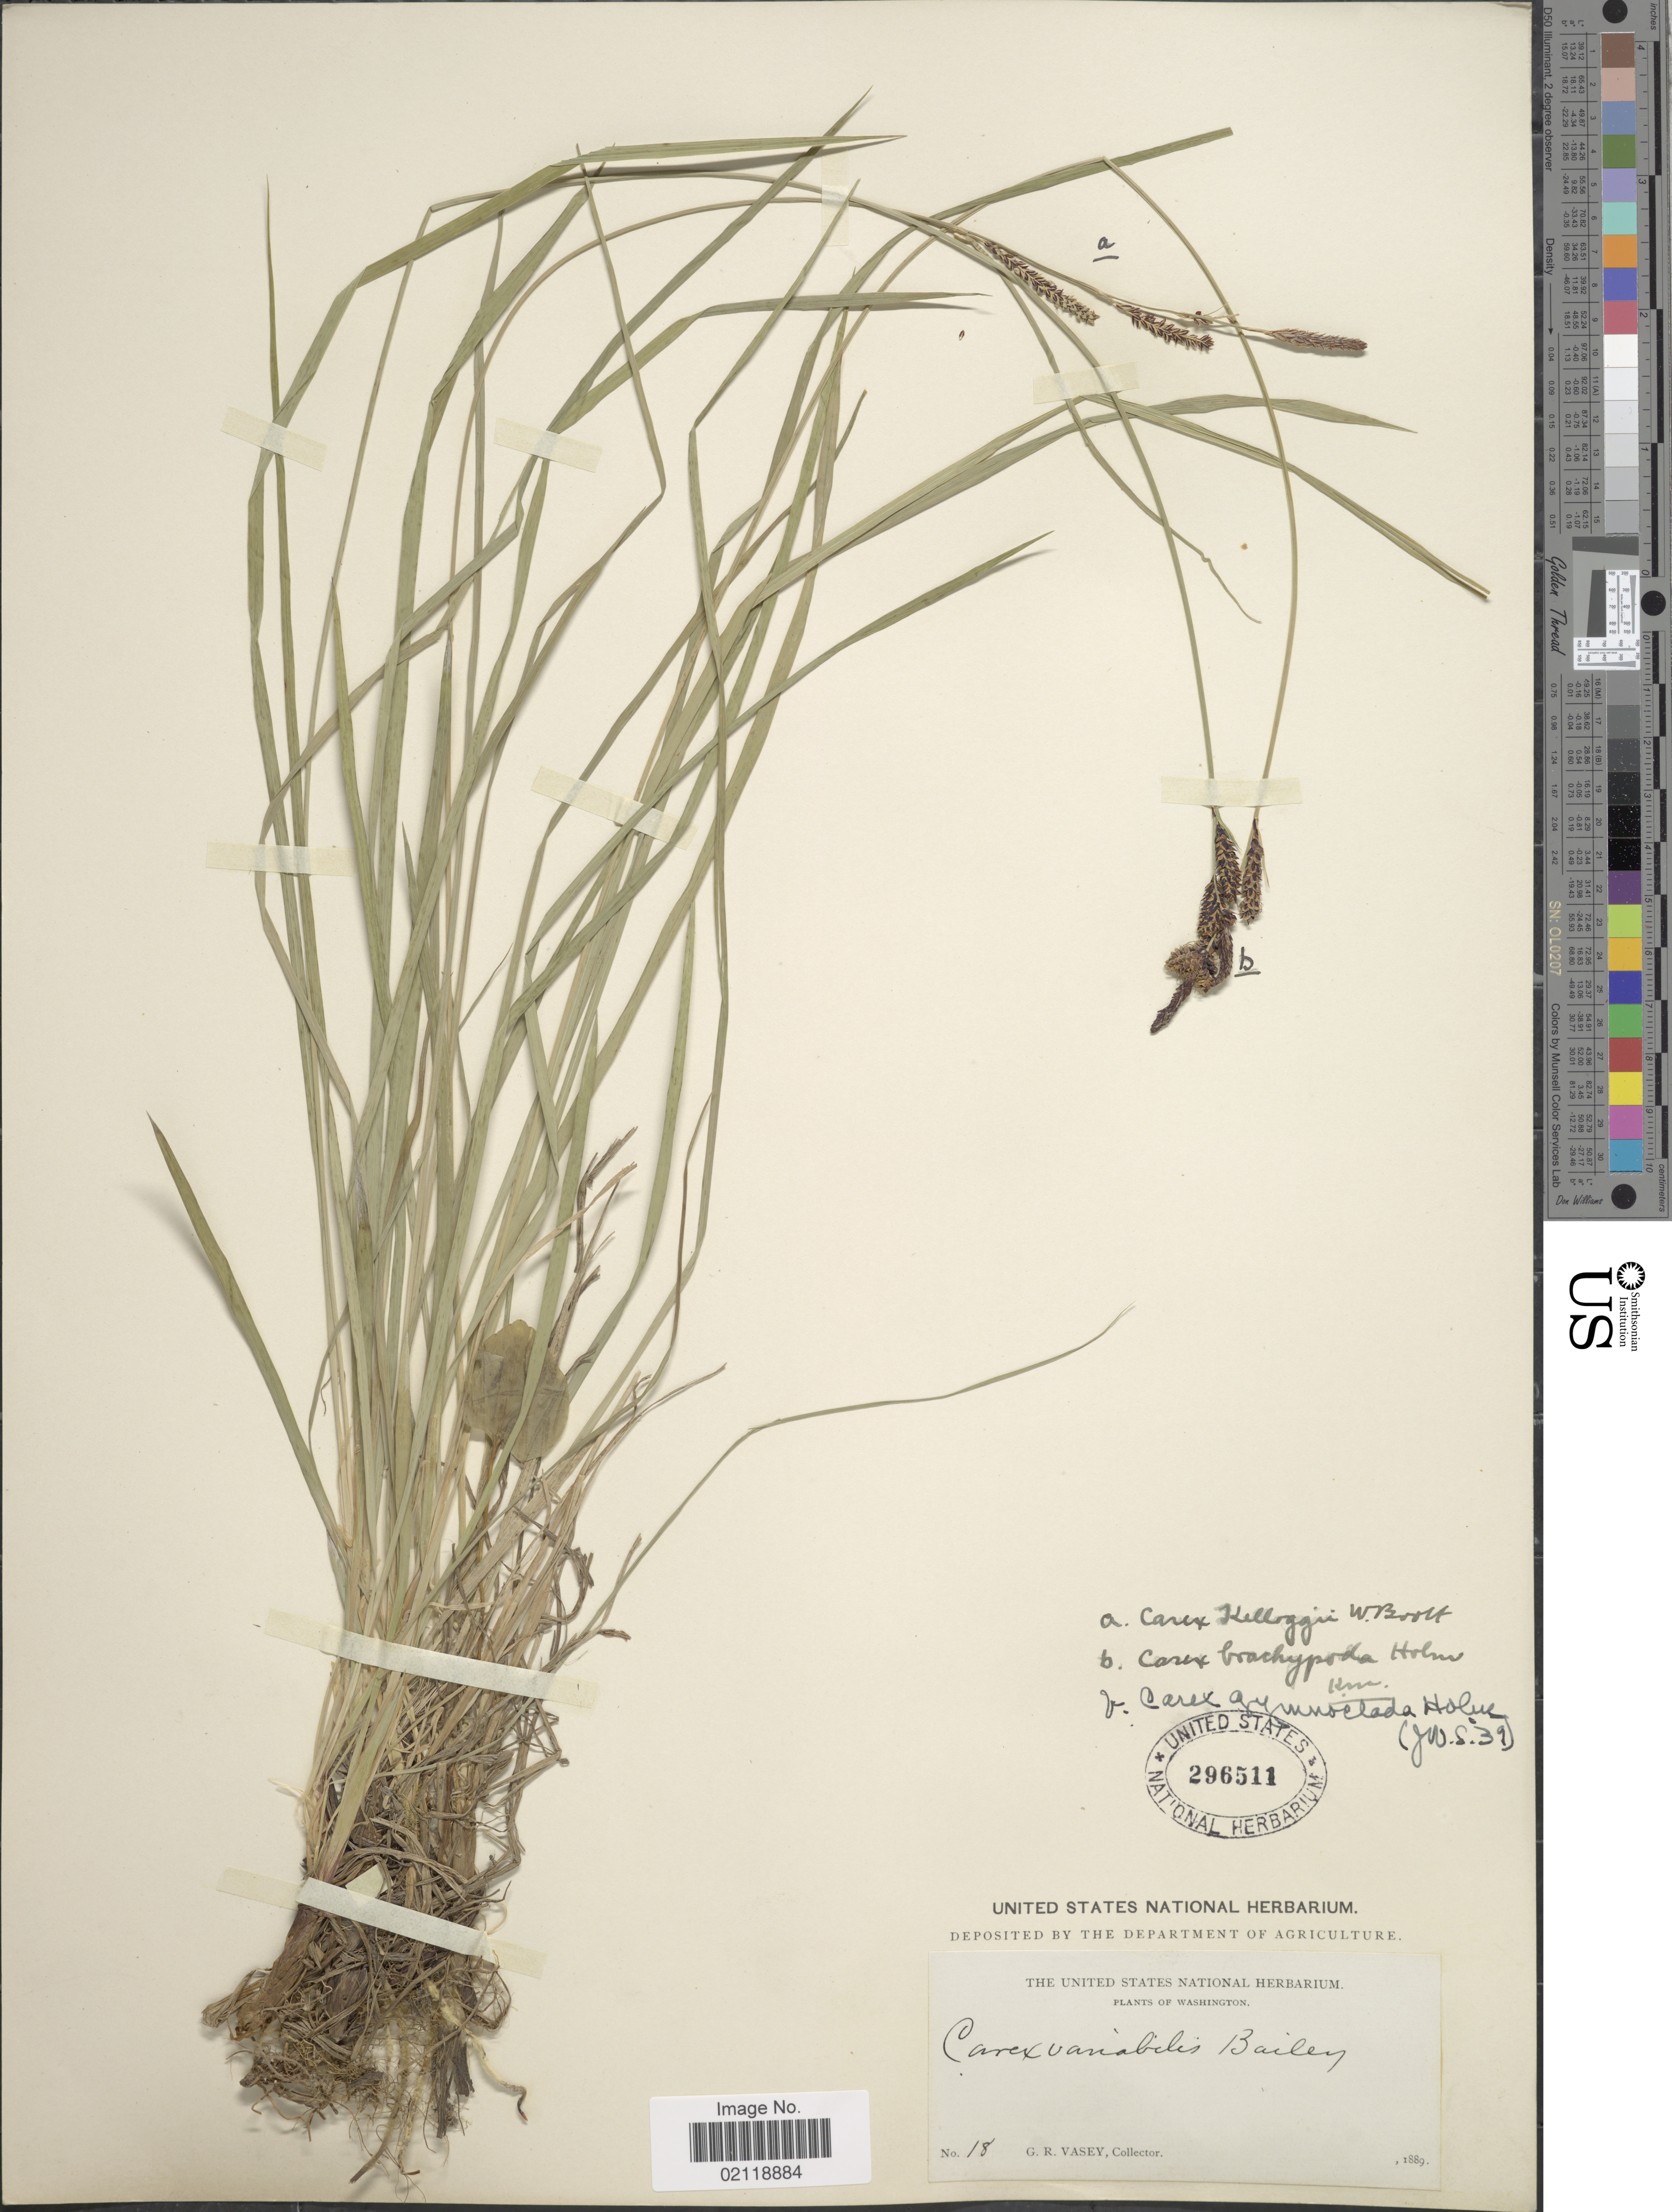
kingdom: Plantae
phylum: Tracheophyta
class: Liliopsida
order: Poales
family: Cyperaceae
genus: Carex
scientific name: Carex kelloggii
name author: W. Boott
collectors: G. R. Vasey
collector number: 18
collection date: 1889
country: United States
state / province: Washington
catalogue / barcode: US 296511